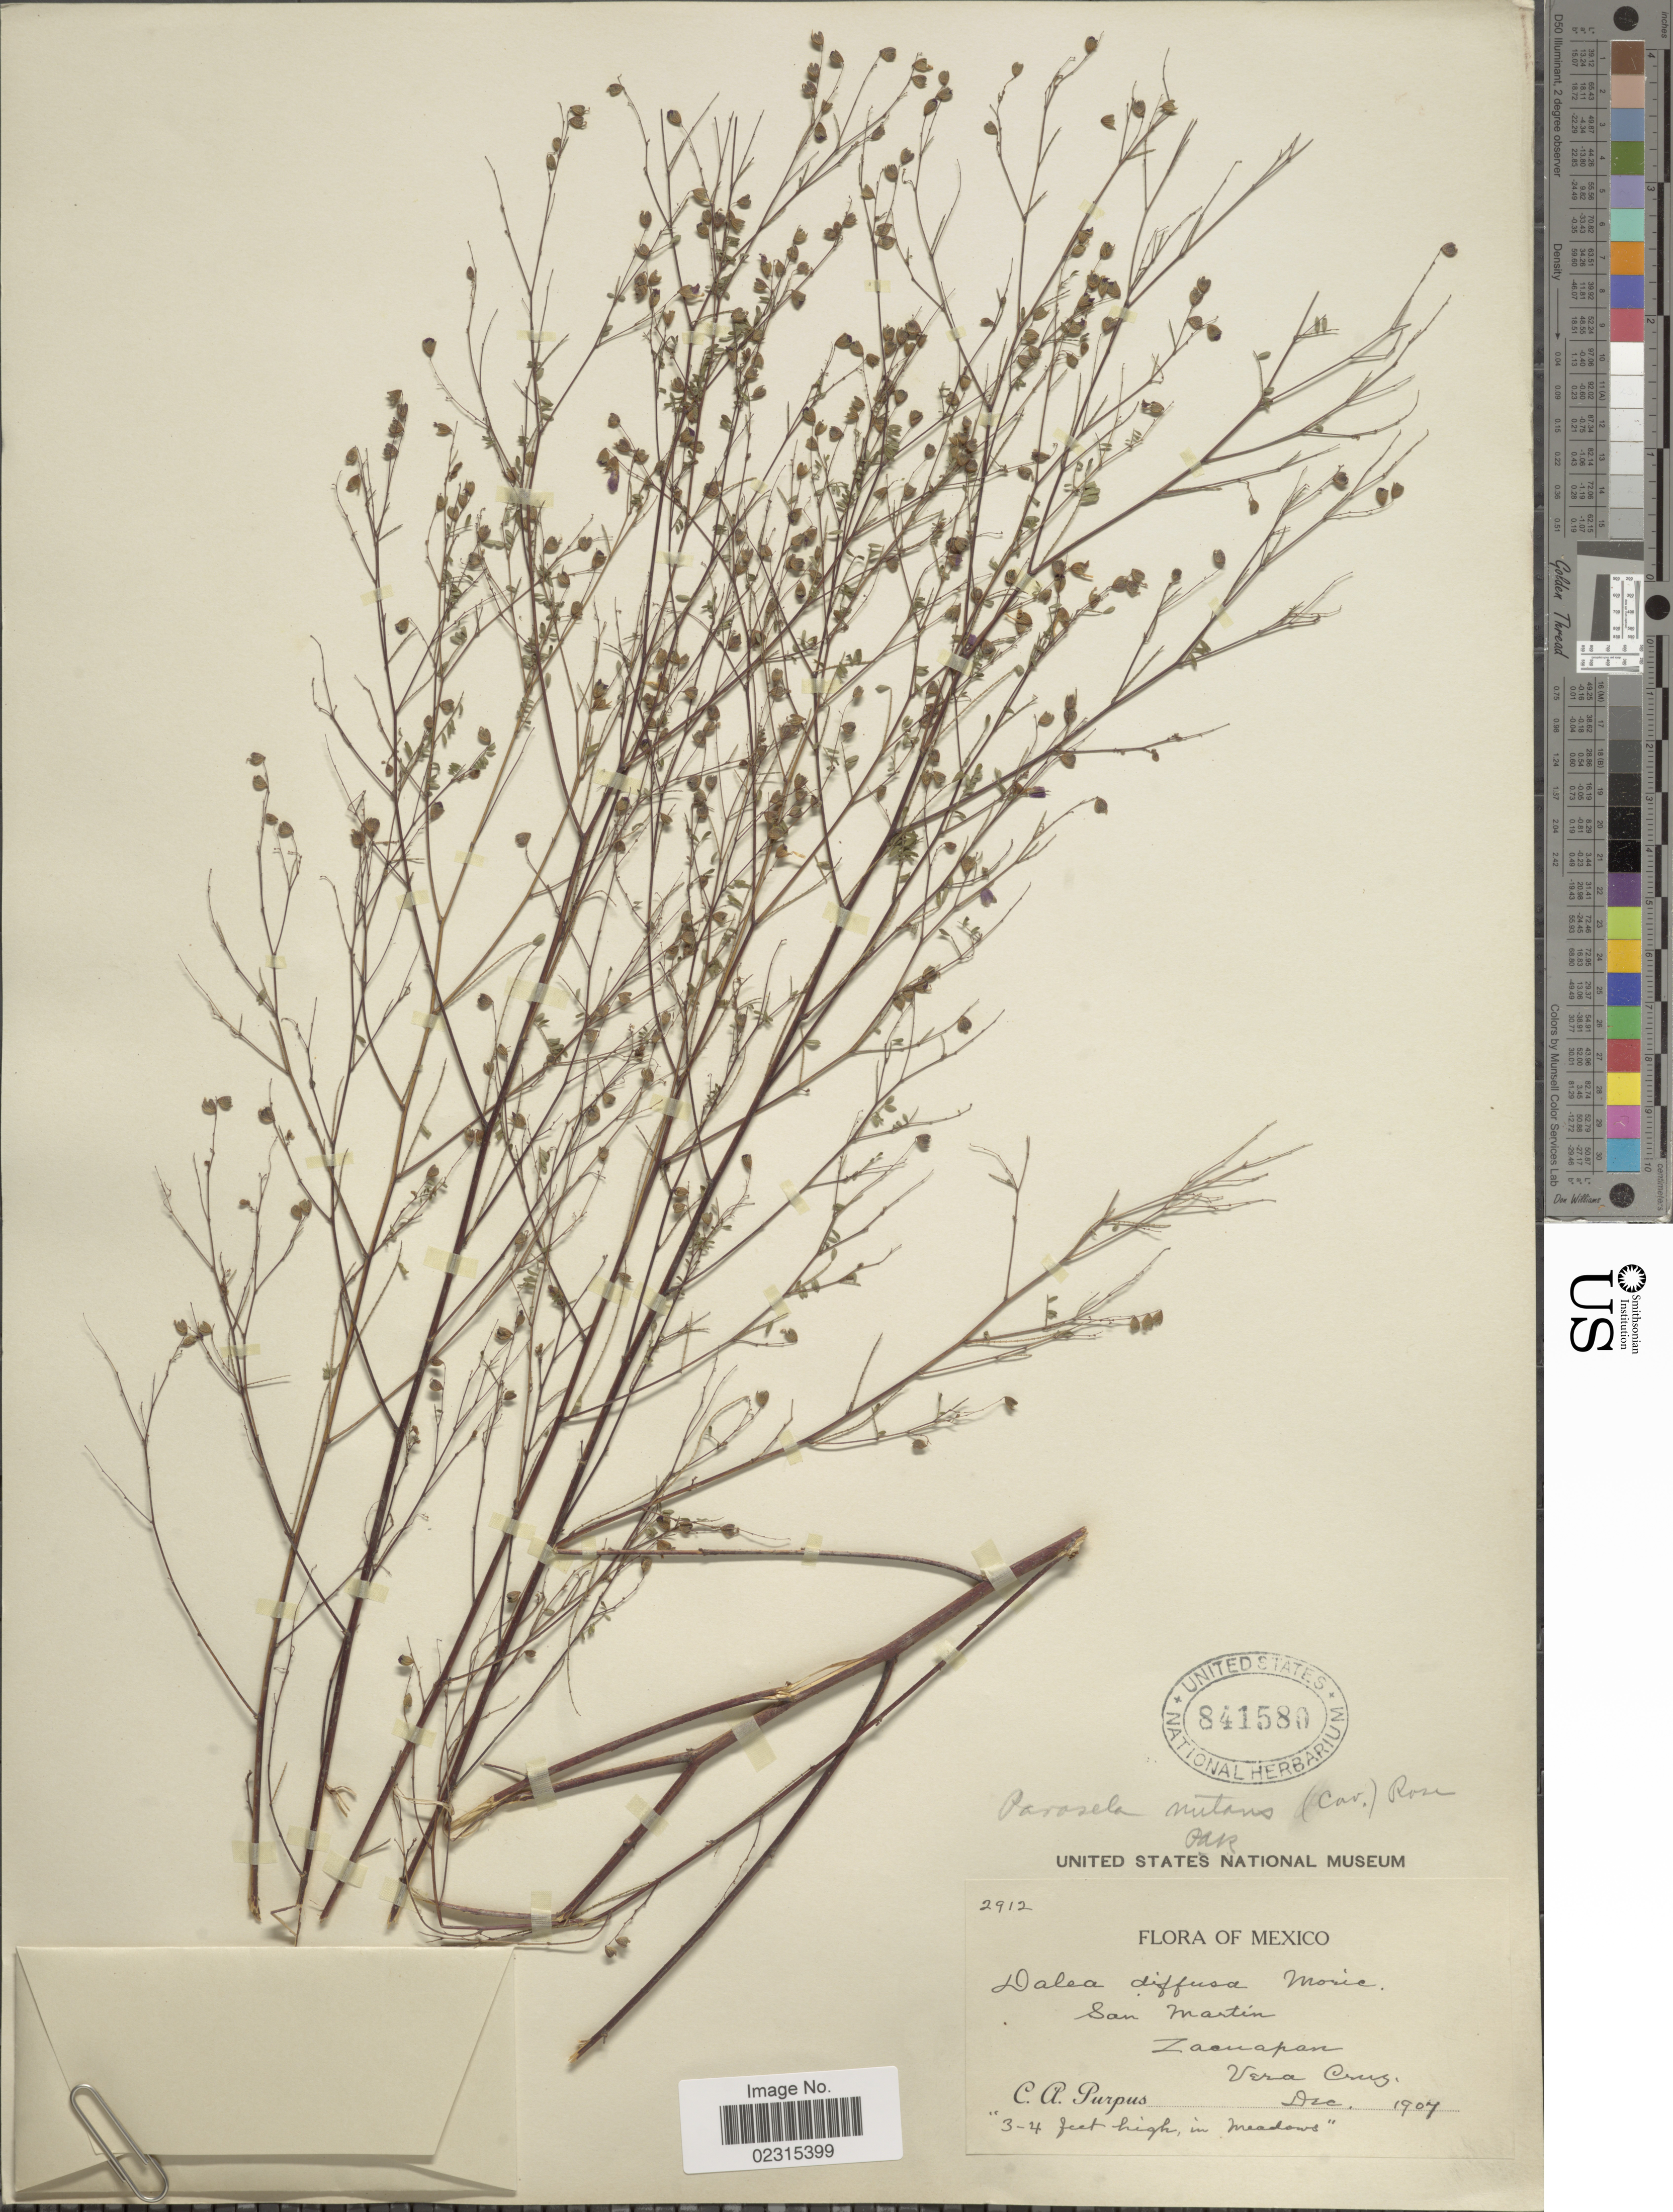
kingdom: Plantae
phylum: Tracheophyta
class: Magnoliopsida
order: Fabales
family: Fabaceae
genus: Marina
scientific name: Marina nutans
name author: (Cav.) Barneby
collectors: C. A. Purpus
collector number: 2912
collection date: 1907-12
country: Mexico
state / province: Veracruz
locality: San Martin Zaanapan Vera Cruz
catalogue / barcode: US 841580